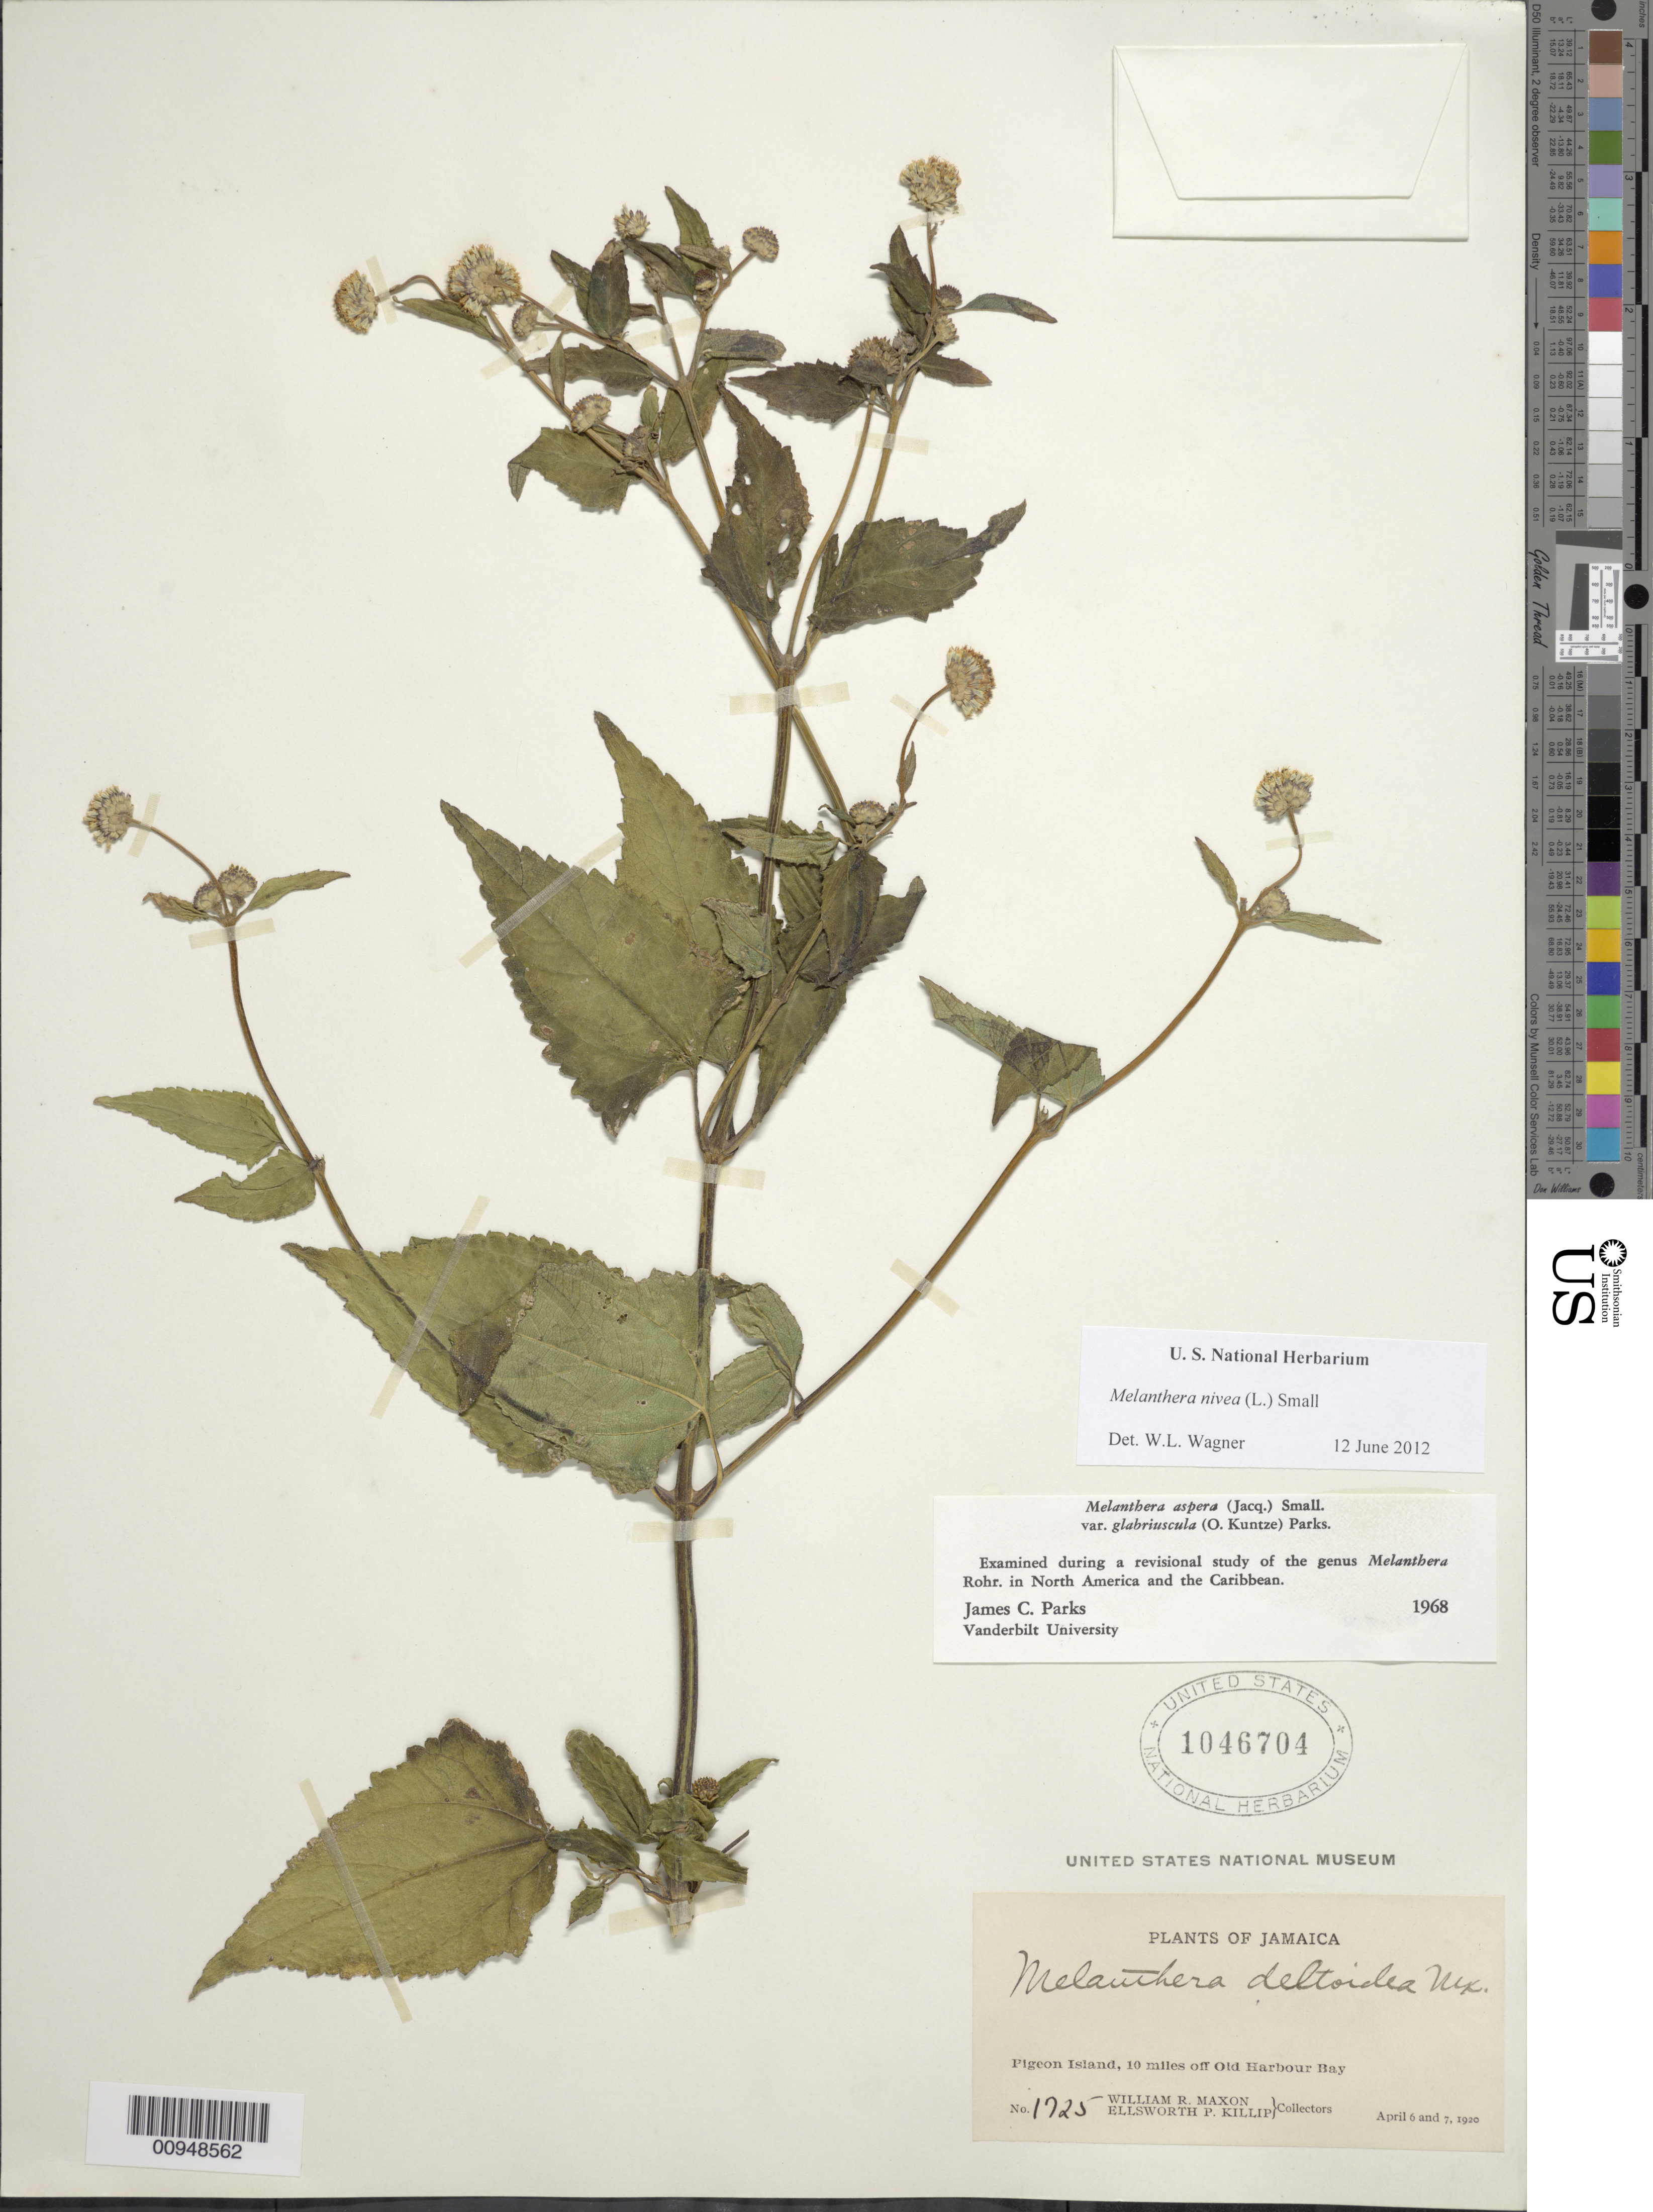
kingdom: Plantae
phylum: Tracheophyta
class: Magnoliopsida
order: Asterales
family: Asteraceae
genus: Melanthera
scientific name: Melanthera nivea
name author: (L.) Small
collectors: W. R. Maxon & E. P. Killip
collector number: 1725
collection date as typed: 06 Apr 1920 and 07 Apr 1920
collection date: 1920-04-06,1920-04-07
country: Jamaica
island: Pigeon Island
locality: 10 miles off Old Harbour Bay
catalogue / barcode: US 1046704